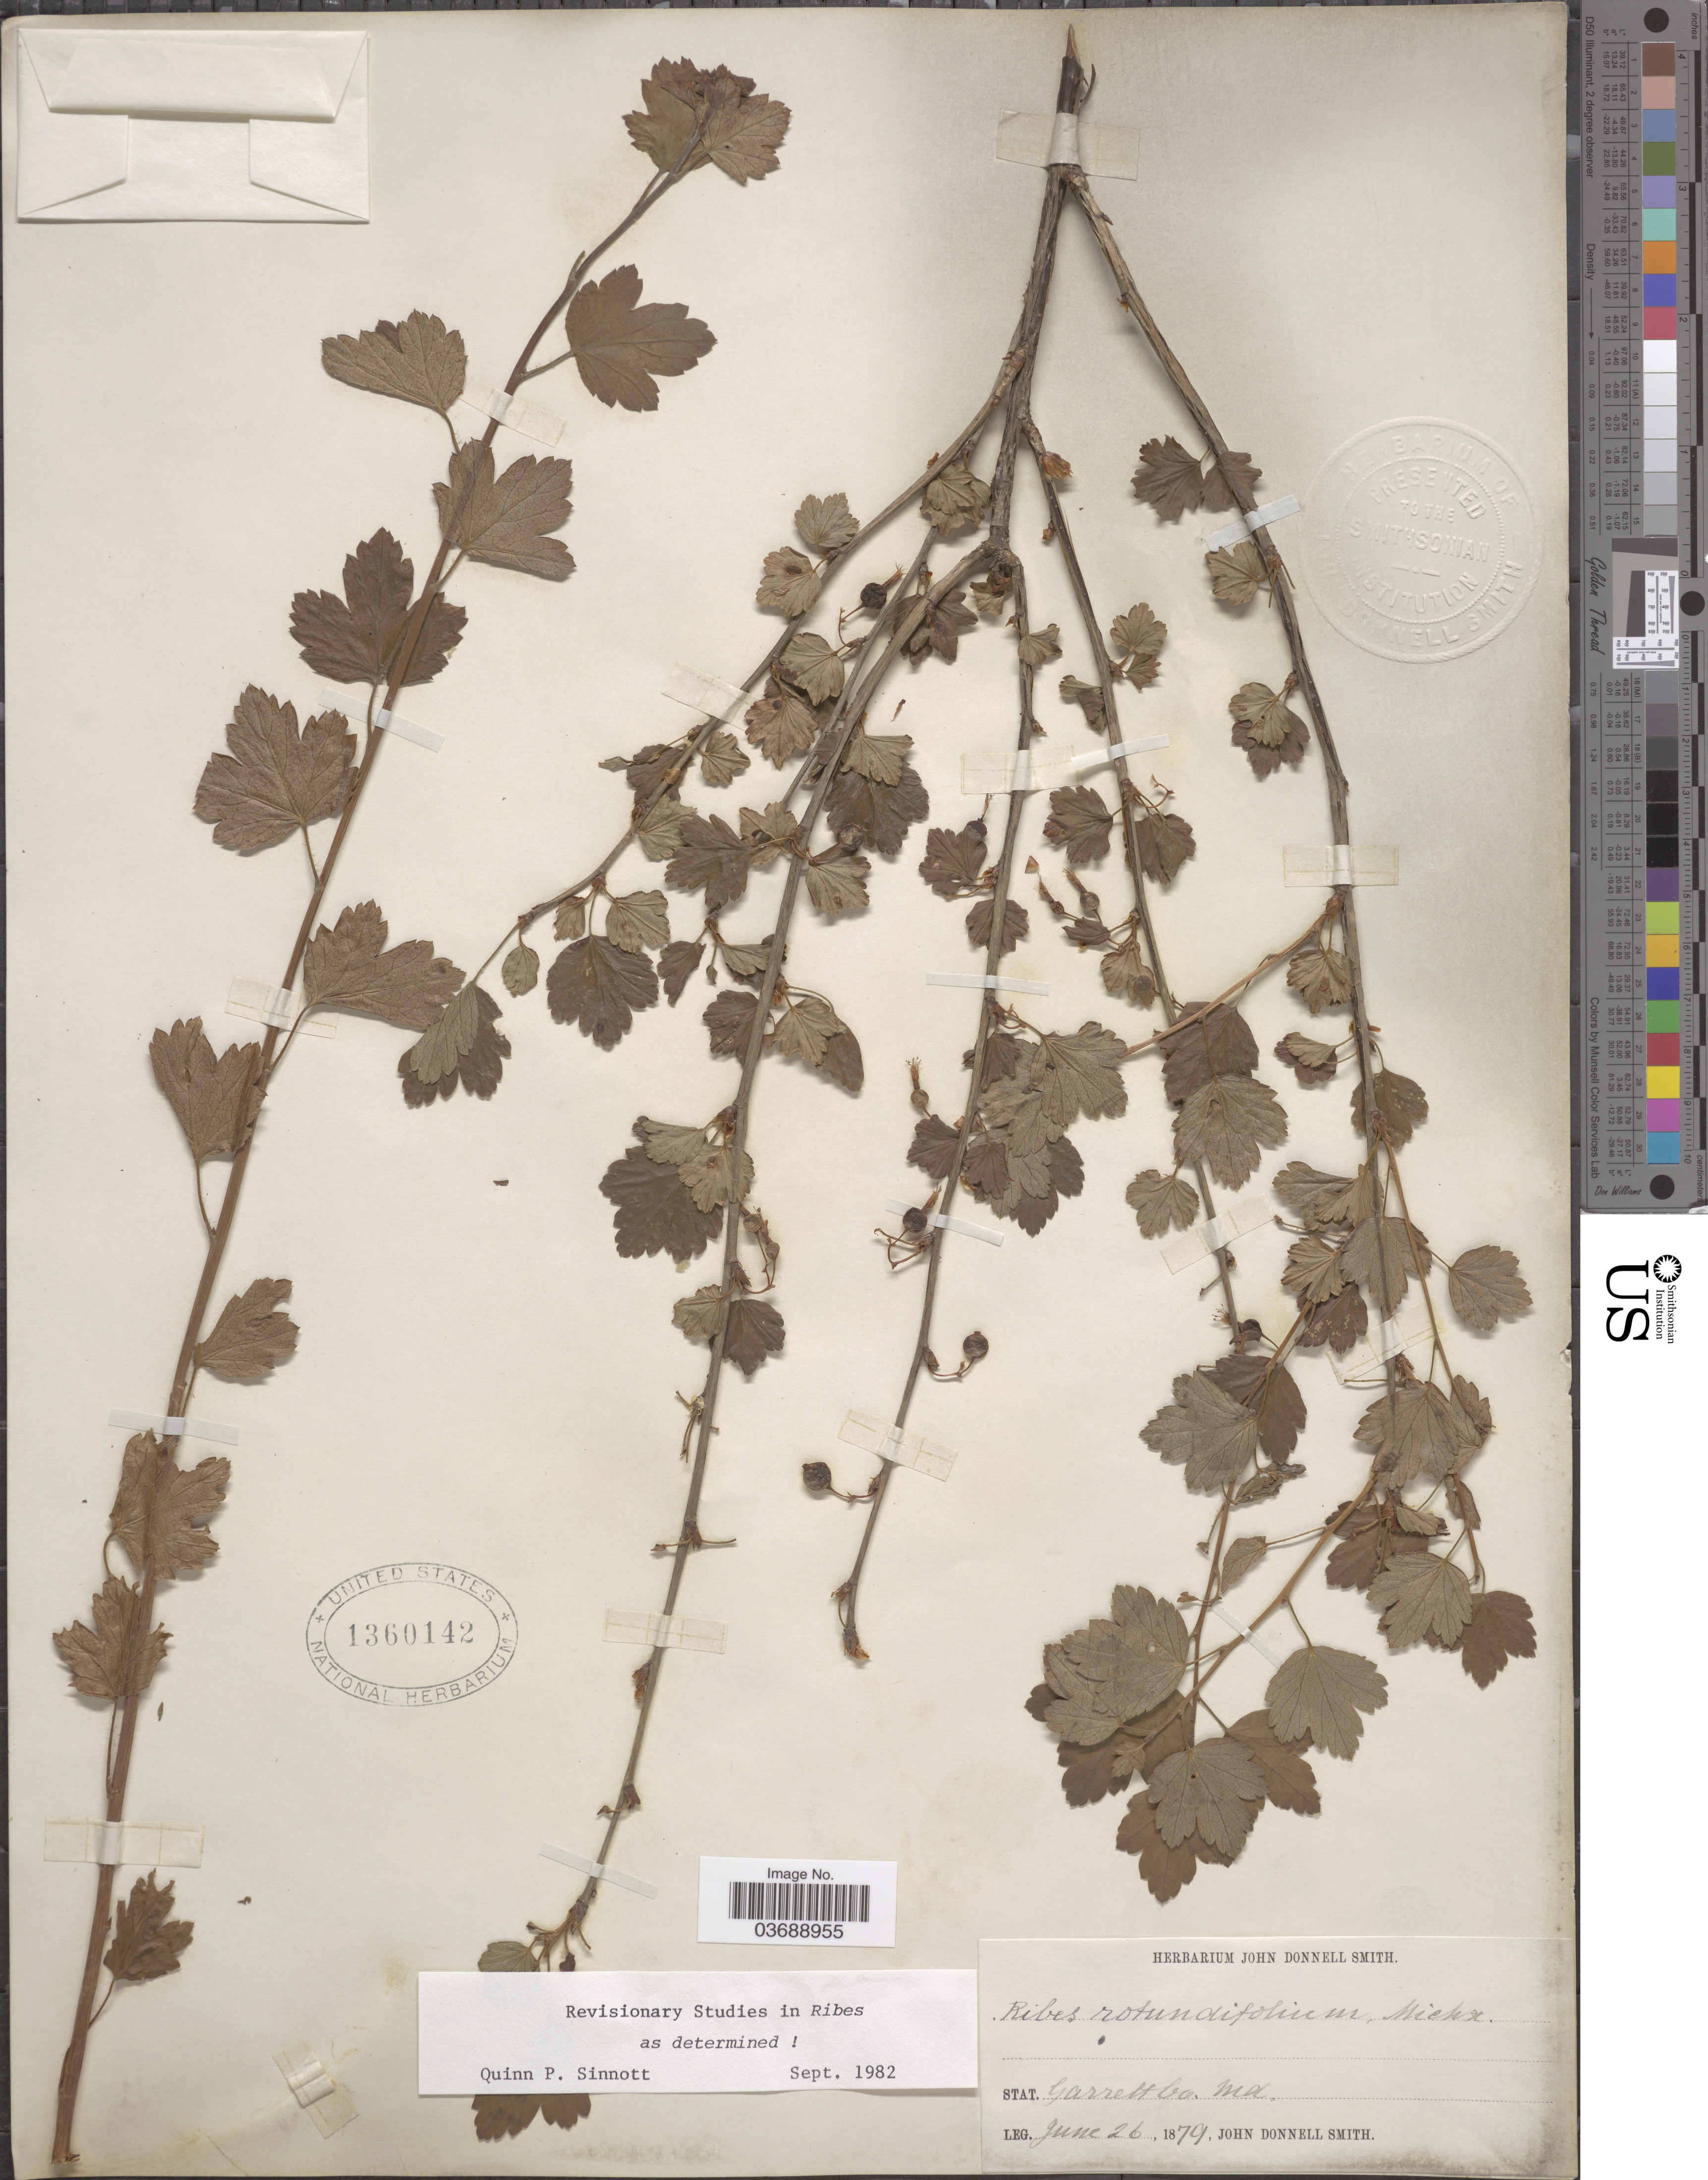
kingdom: Plantae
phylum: Tracheophyta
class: Magnoliopsida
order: Saxifragales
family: Grossulariaceae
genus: Ribes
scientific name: Ribes rotundifolium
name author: Michx.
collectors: J. Donnell Smith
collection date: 1879-06-26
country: United States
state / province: Maryland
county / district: Garrett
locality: Garrett Co.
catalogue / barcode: US 1360142